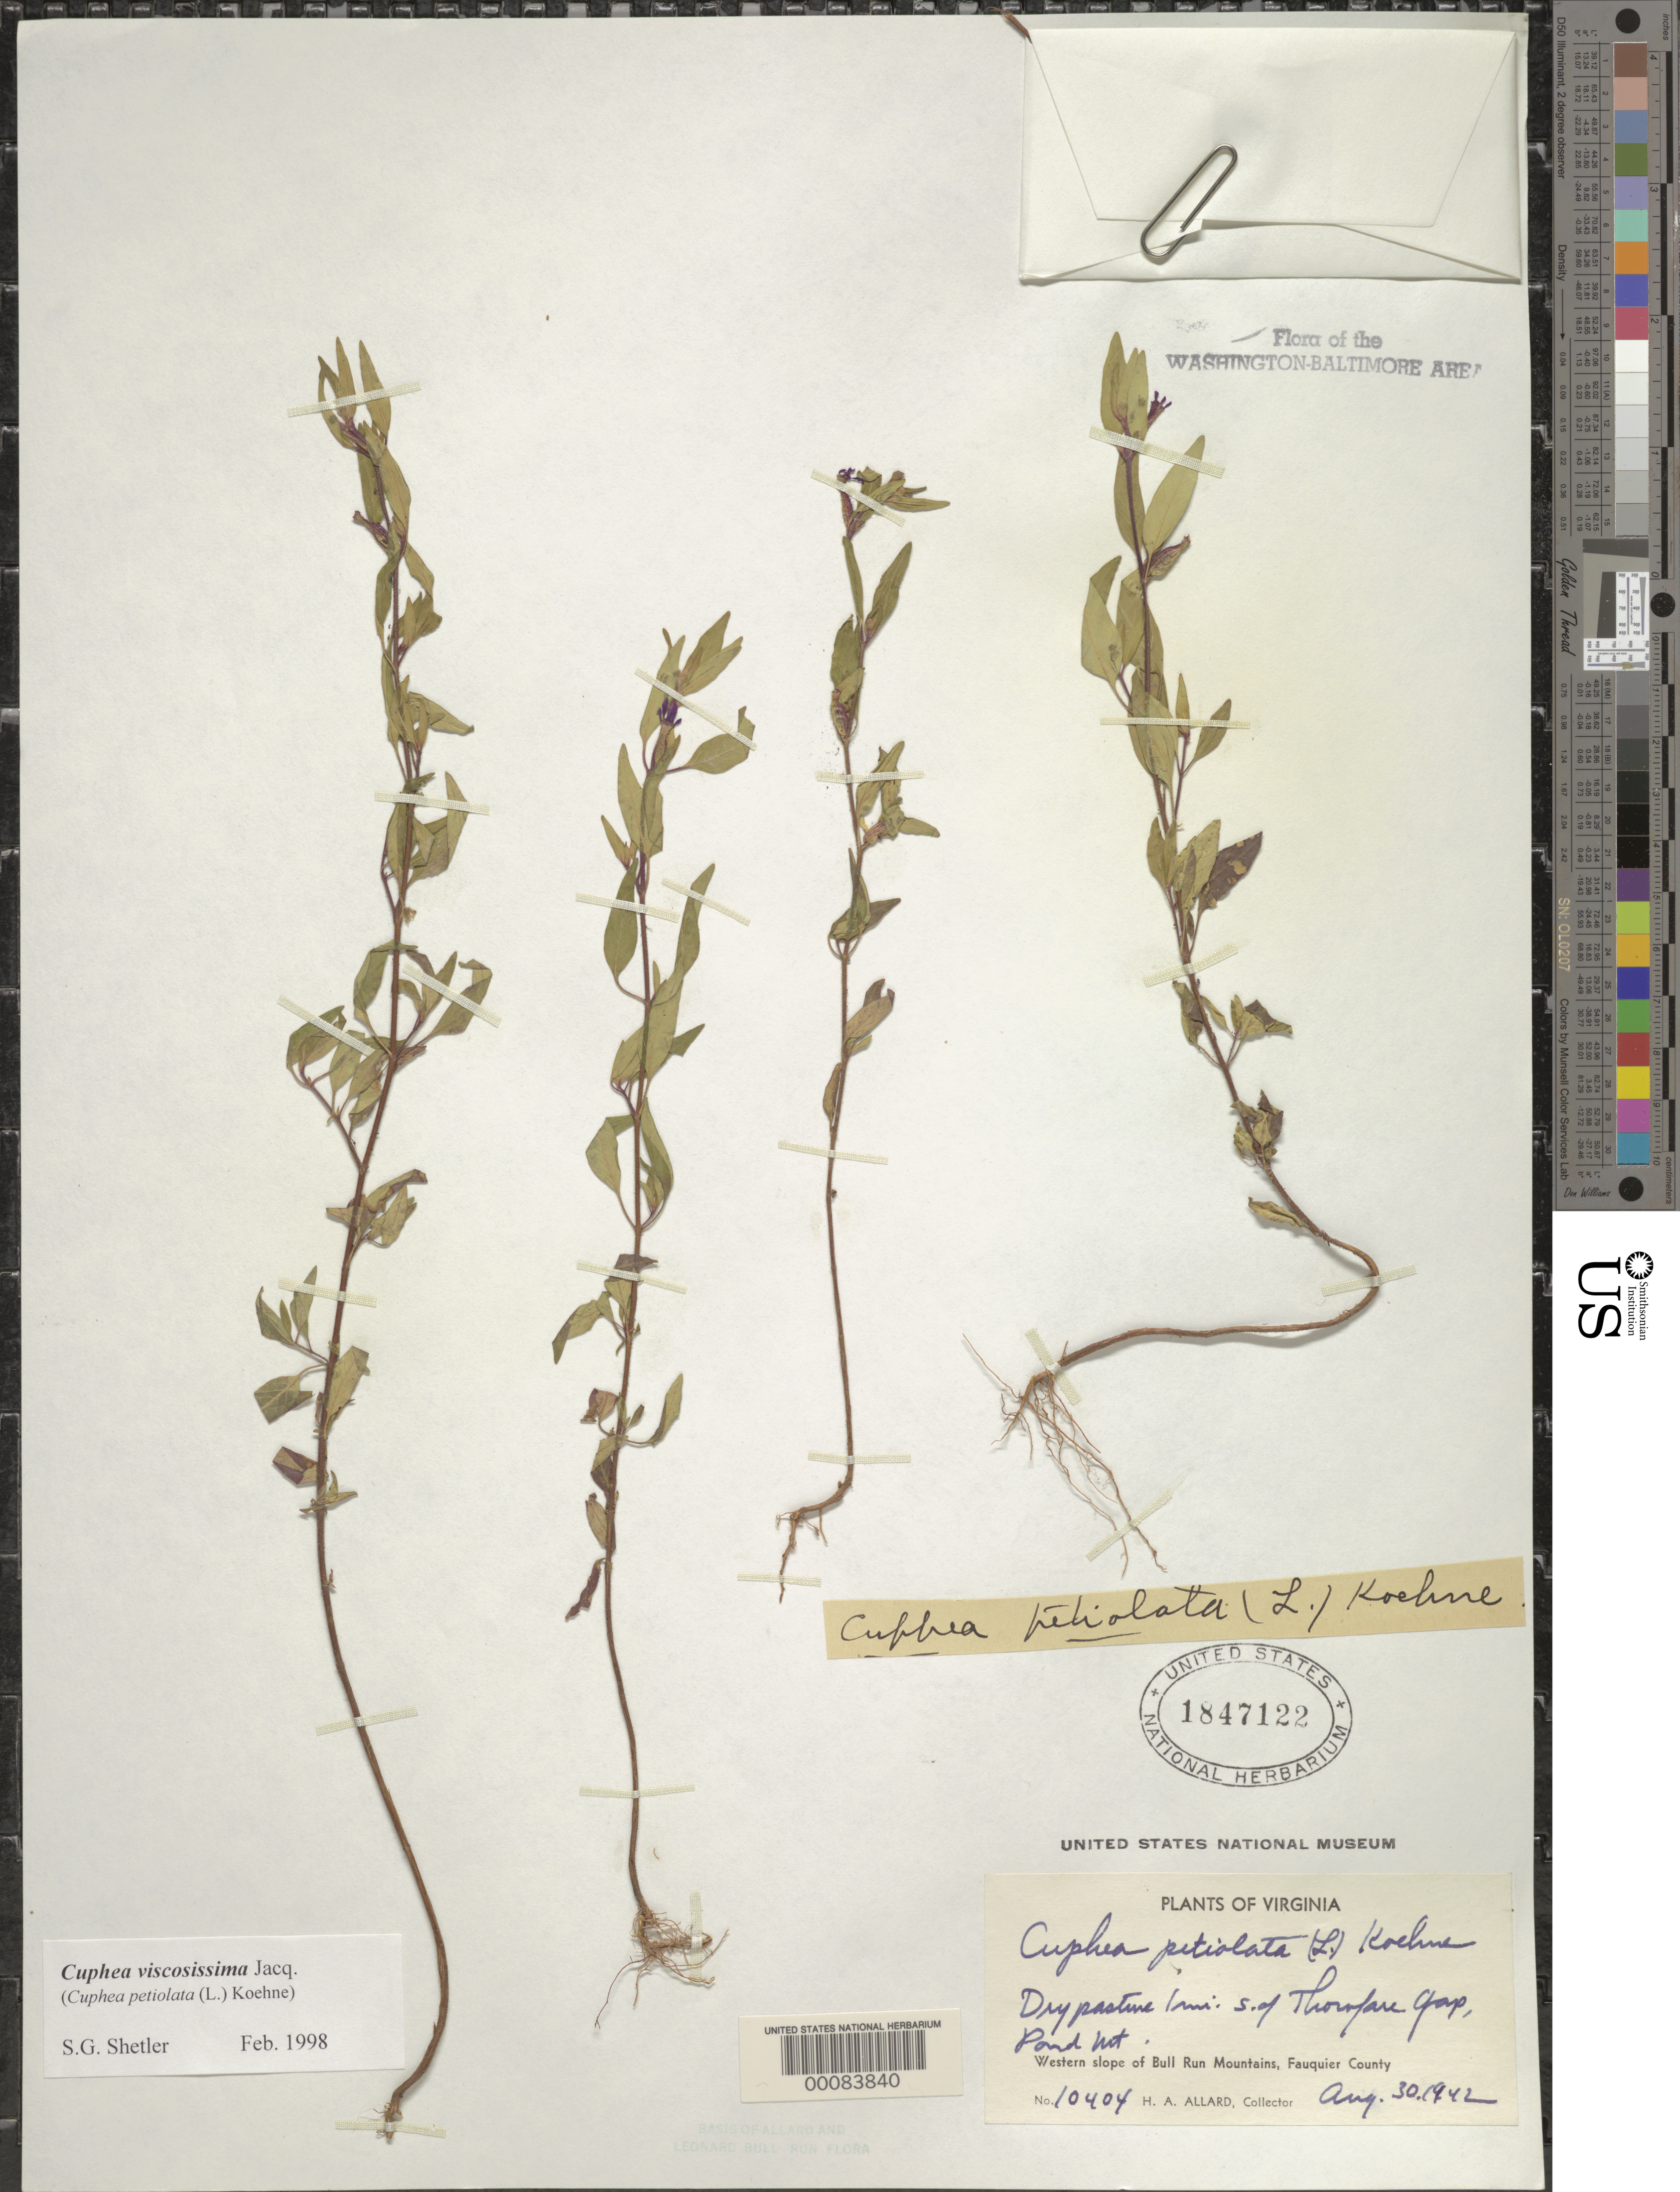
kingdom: Plantae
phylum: Tracheophyta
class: Magnoliopsida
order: Myrtales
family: Lythraceae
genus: Cuphea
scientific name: Cuphea viscosissima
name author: Jacq.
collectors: H. A. Allard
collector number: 10404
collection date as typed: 30 Aug 1942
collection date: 1942-08-30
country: United States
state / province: Virginia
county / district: Fauquier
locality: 1 mi. S of Thorofare Gap, Pond Mt. Bull Run Mts.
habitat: Dry pasture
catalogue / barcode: US 1847122